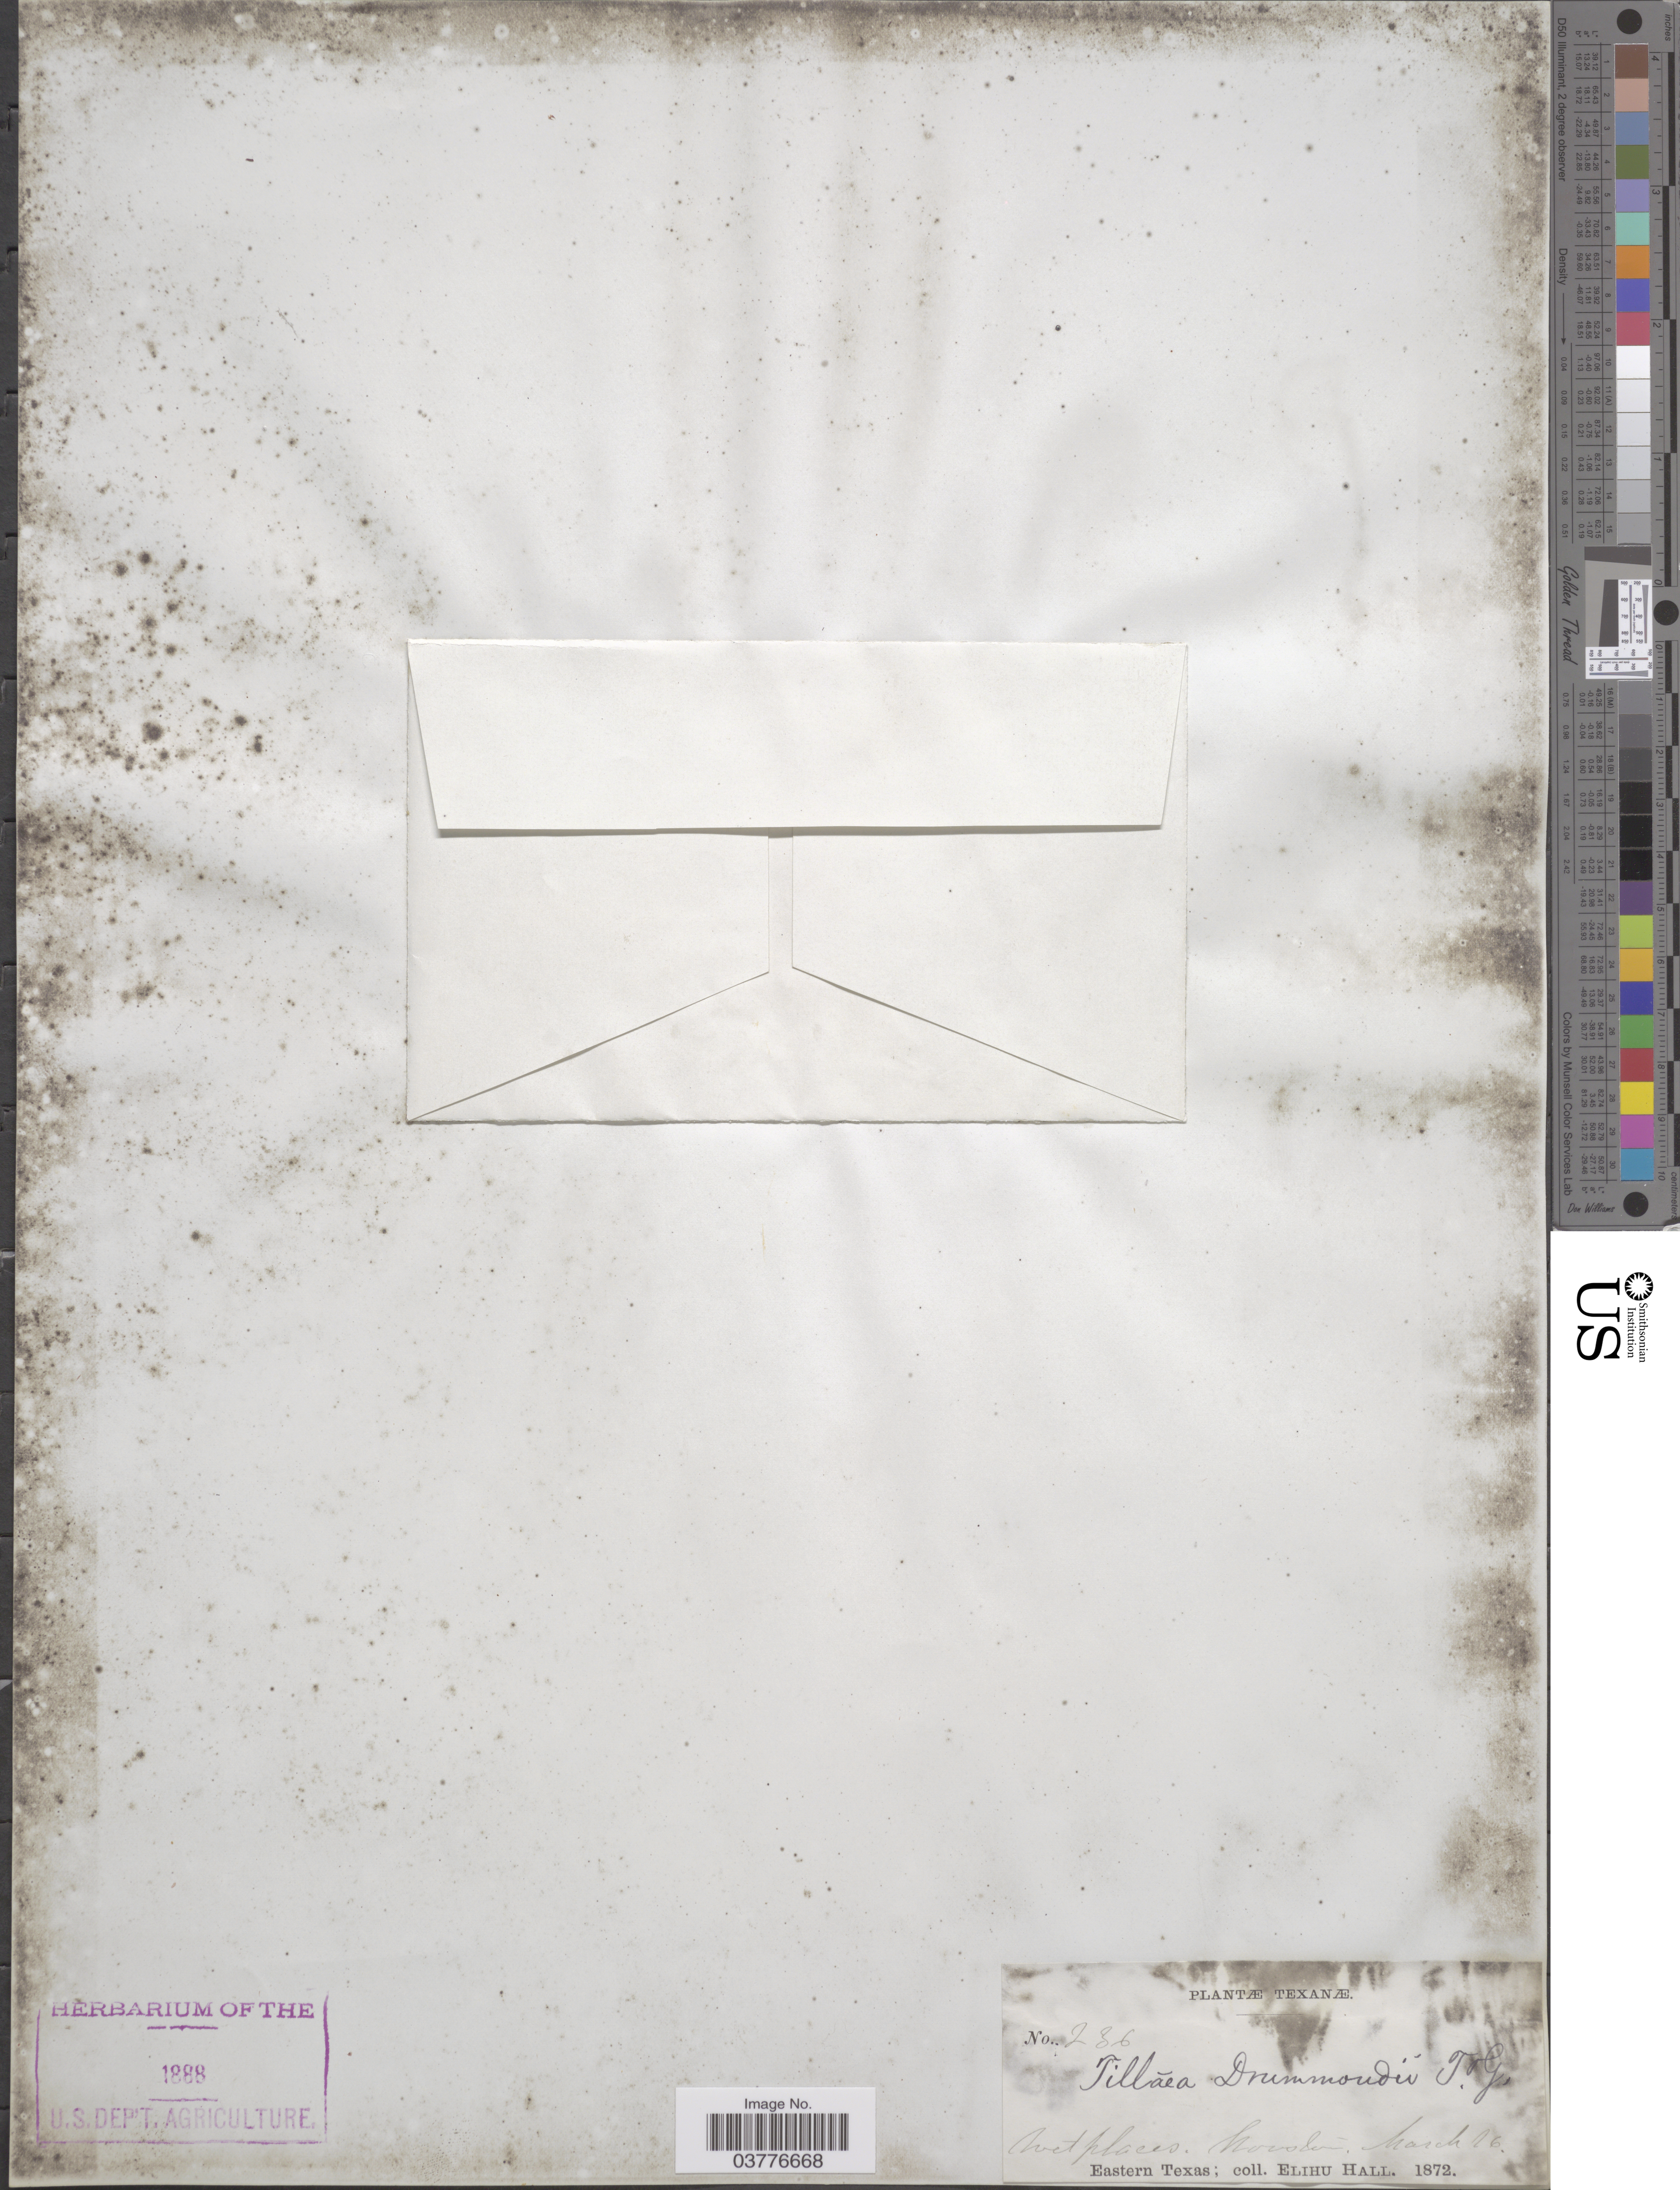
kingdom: Plantae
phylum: Tracheophyta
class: Magnoliopsida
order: Saxifragales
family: Crassulaceae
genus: Crassula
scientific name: Crassula drummondii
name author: (Torr. & A. Gray) Fedde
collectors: E. Hall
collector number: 236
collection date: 1872-03-26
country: United States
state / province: Texas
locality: Houston. Eastern Texas.